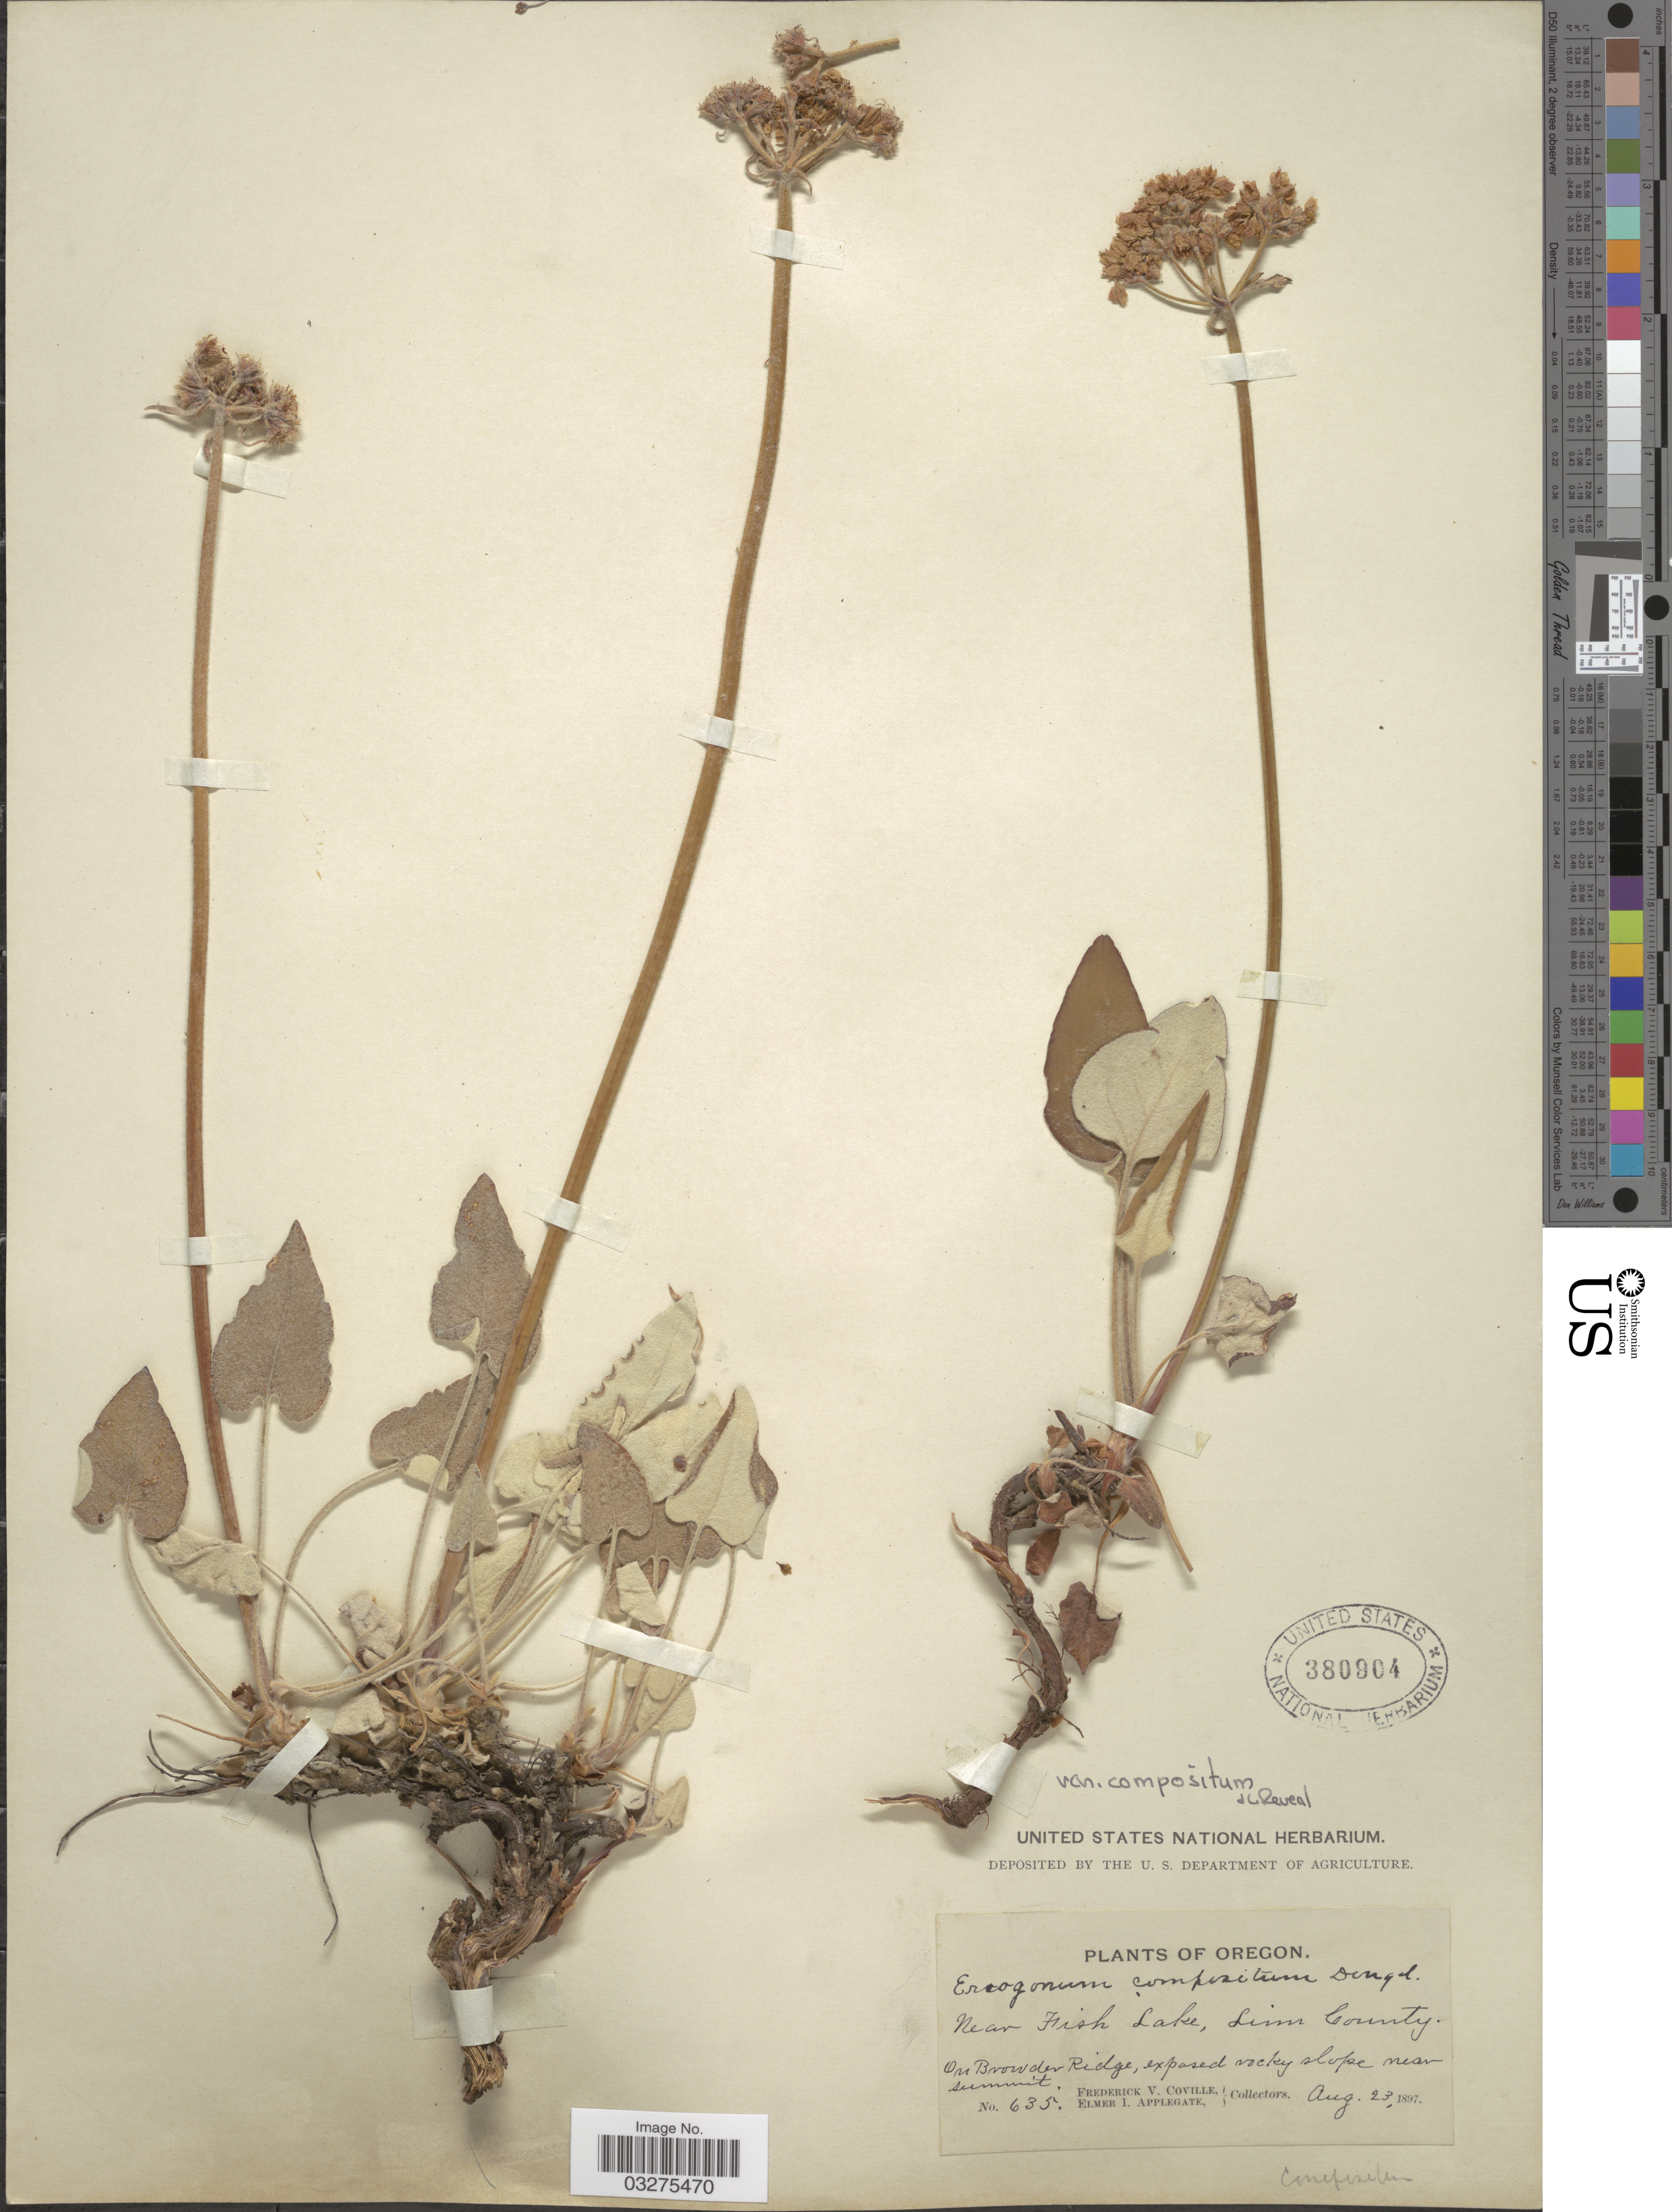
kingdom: Plantae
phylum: Tracheophyta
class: Magnoliopsida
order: Caryophyllales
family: Polygonaceae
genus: Eriogonum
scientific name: Eriogonum compositum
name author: Douglas ex Benth.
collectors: F. V. Coville & E. I. Applegate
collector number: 635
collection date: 1897-08-23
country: United States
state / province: Oregon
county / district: Linn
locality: Near Fish Lake, Linn County. On Browder Ridge, exposed rocky slope near summit.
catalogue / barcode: US 380904